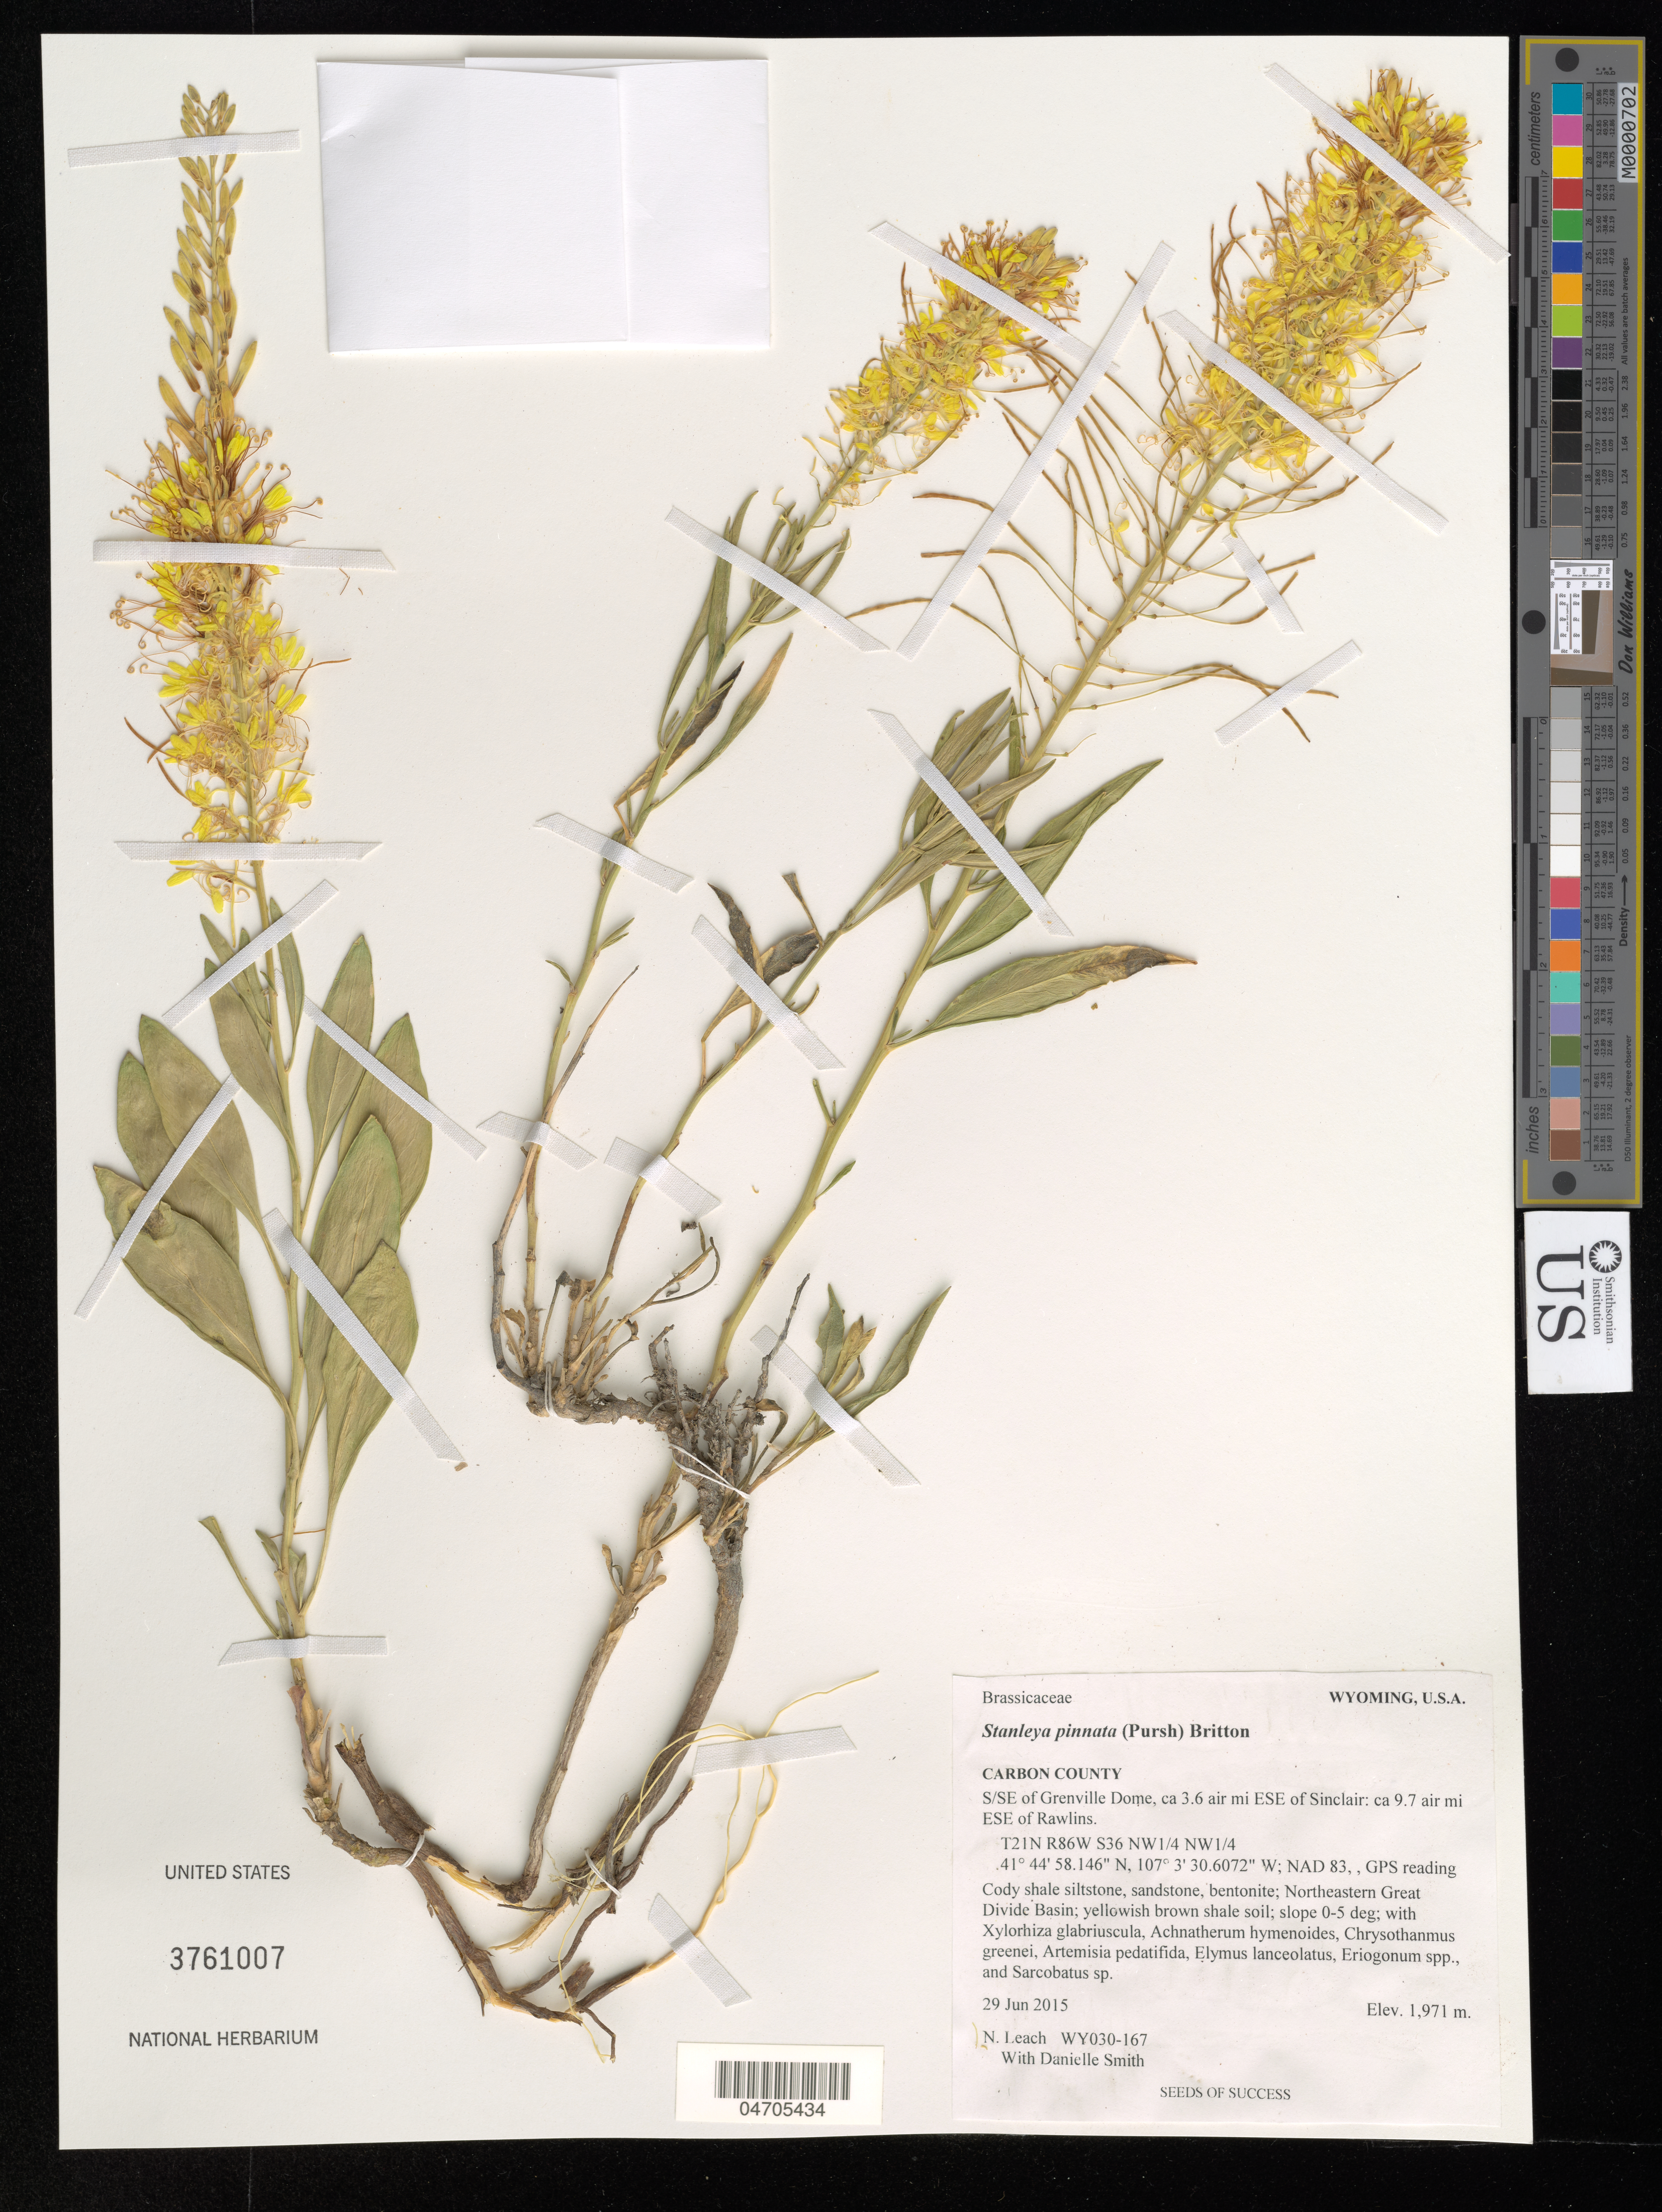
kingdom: Plantae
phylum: Tracheophyta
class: Magnoliopsida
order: Brassicales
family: Brassicaceae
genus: Stanleya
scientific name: Stanleya pinnata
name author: (Pursh) Britton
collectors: N. Leach & D. Smith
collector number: WY030-167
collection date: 2015-06-29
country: United States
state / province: Wyoming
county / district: Carbon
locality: Carbon County. S/SE of Grenville Dome, ca 3.6 air mi ESE of Sinclair: ca 9.7 air mi ESE of Rawlins. T21N R86W S36 NW¼ NW¼. NAD 83, , GPS reading Cody shale siltston, sandstone, bentonite; Northeastern Great Divide Basin.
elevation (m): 1971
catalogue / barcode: US 3761007